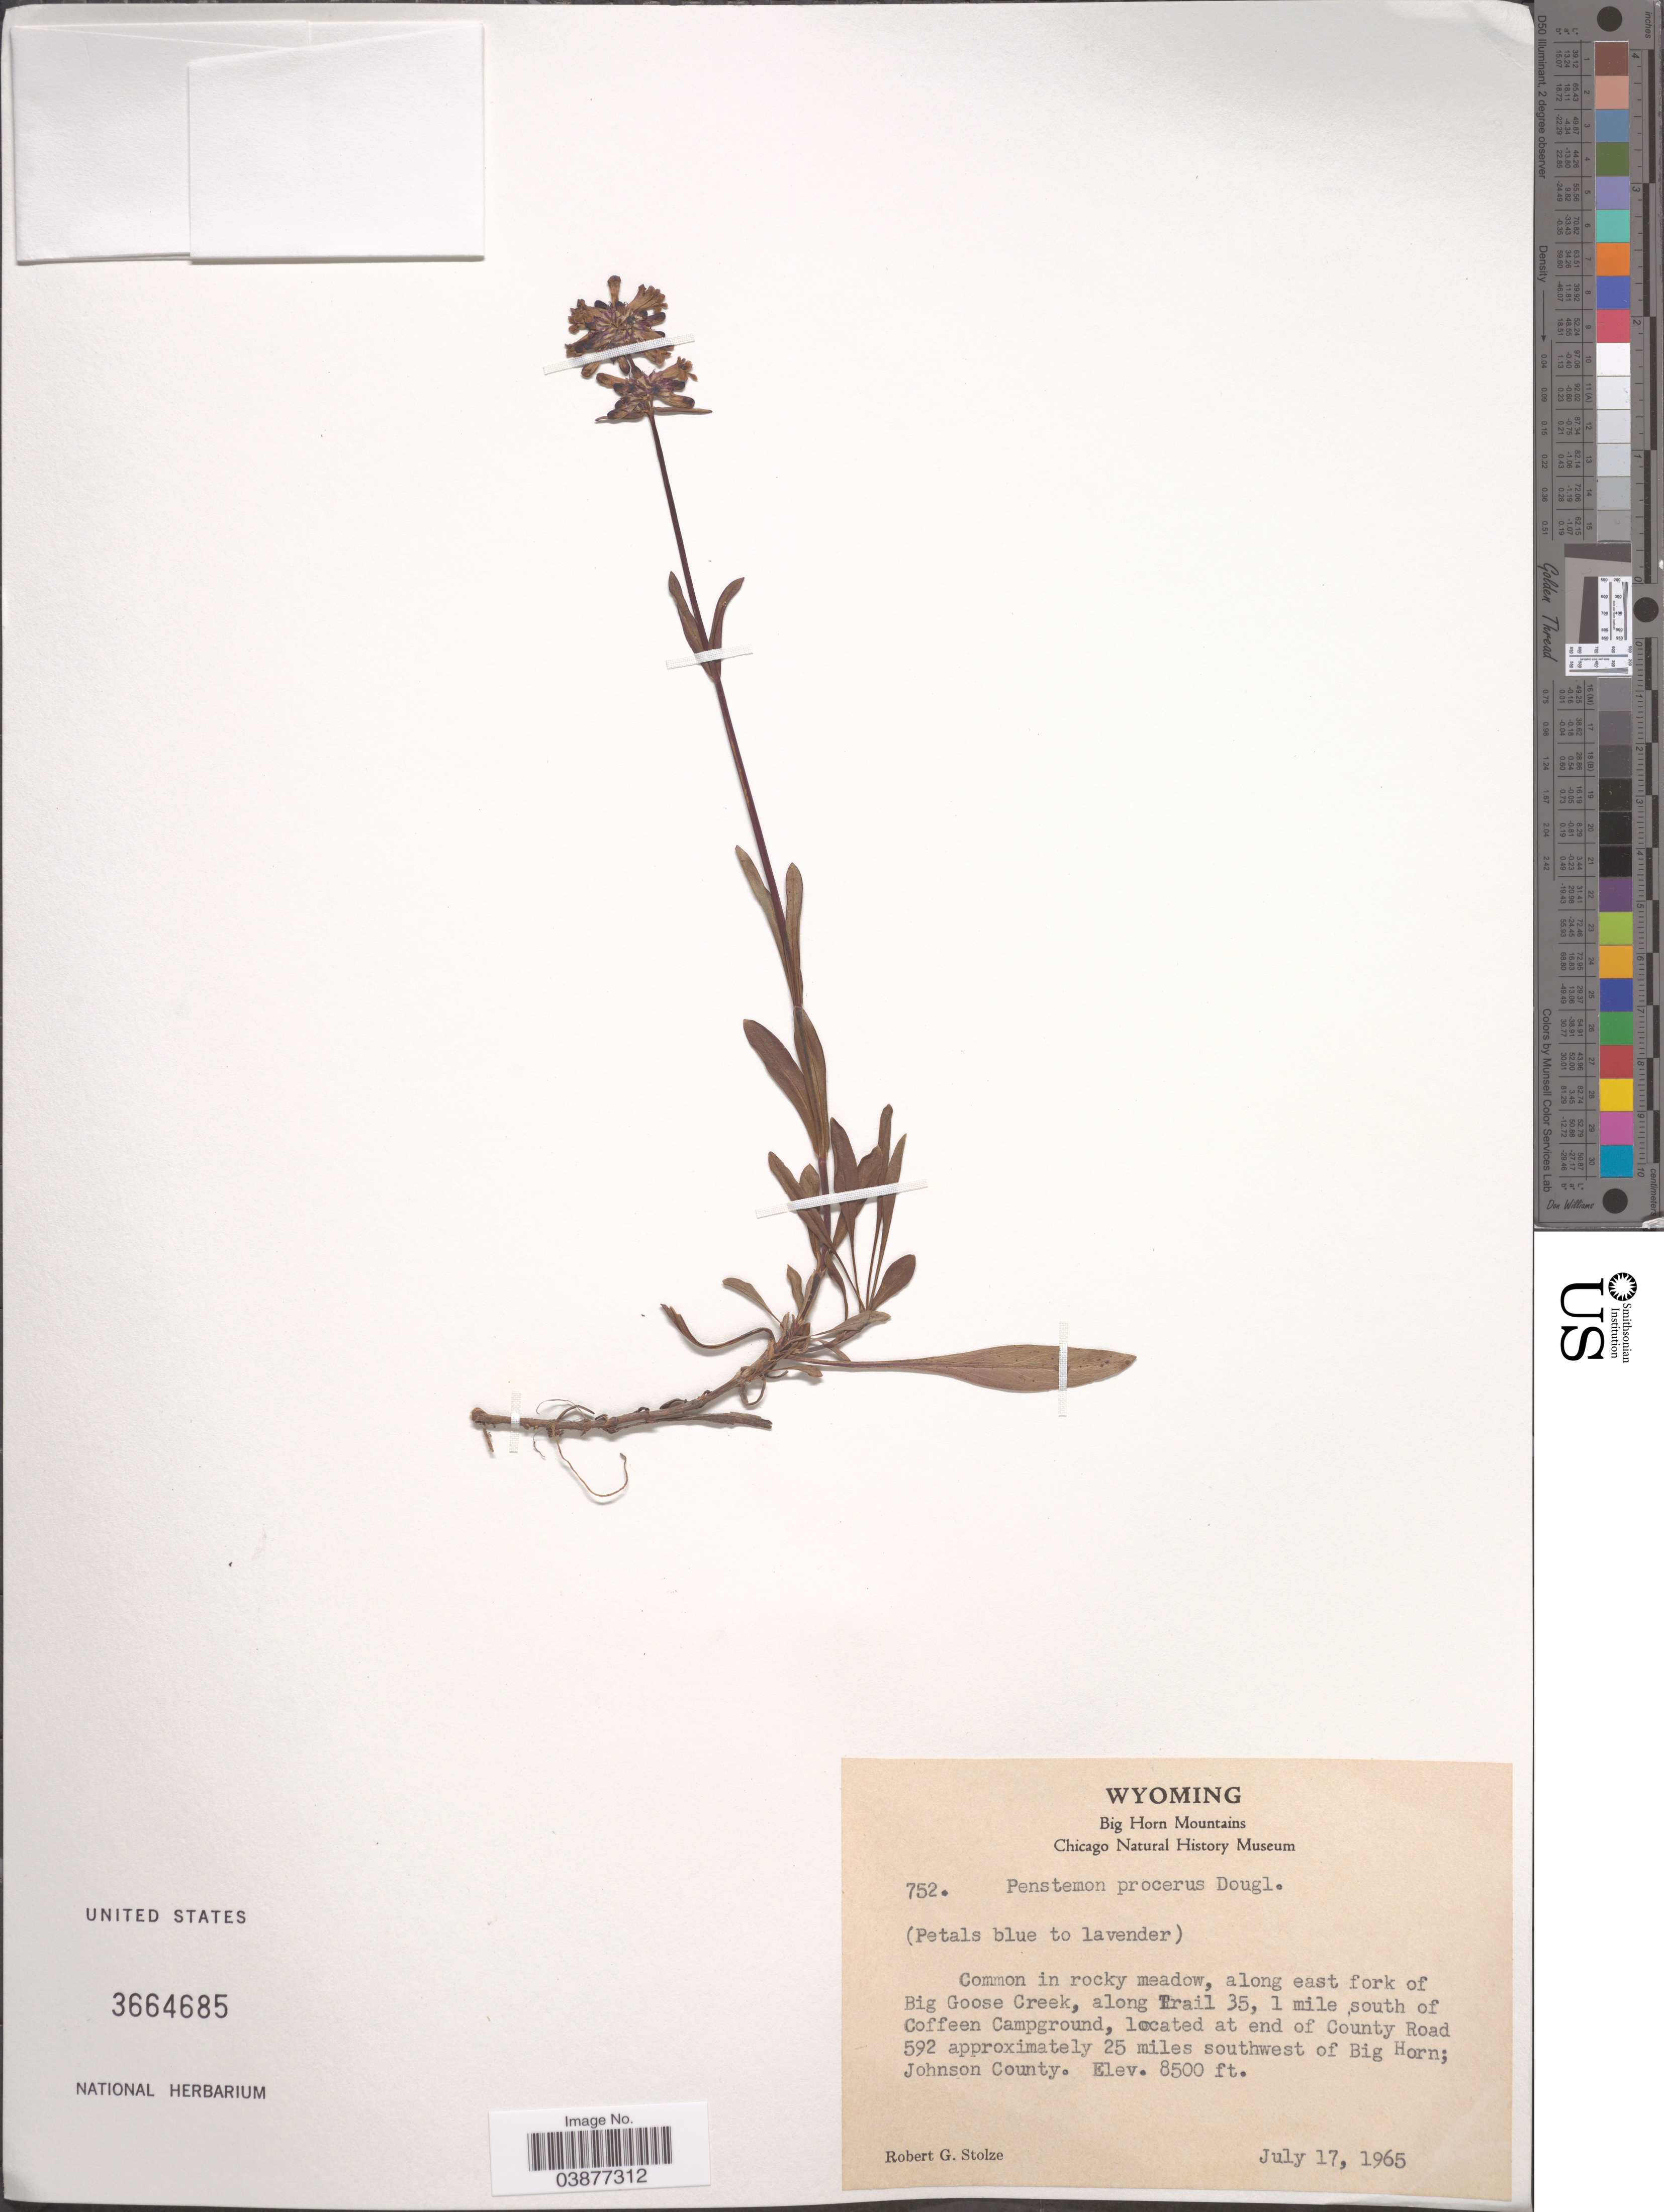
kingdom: Plantae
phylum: Tracheophyta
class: Magnoliopsida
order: Lamiales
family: Plantaginaceae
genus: Penstemon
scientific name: Penstemon procerus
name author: Douglas ex Graham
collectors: R. G. Stolze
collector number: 752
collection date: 1965-07-17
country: United States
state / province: Wyoming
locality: Big Horn Mountains. Common in rocky meadow, along east fork of Big Goose Creek, along Trail 35, 1 miles south of Coffeen Campground, located at end of County Road 592 approximately 25 miles southwest of Big Horn; Johnson County.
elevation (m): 2591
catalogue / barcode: US 3664685